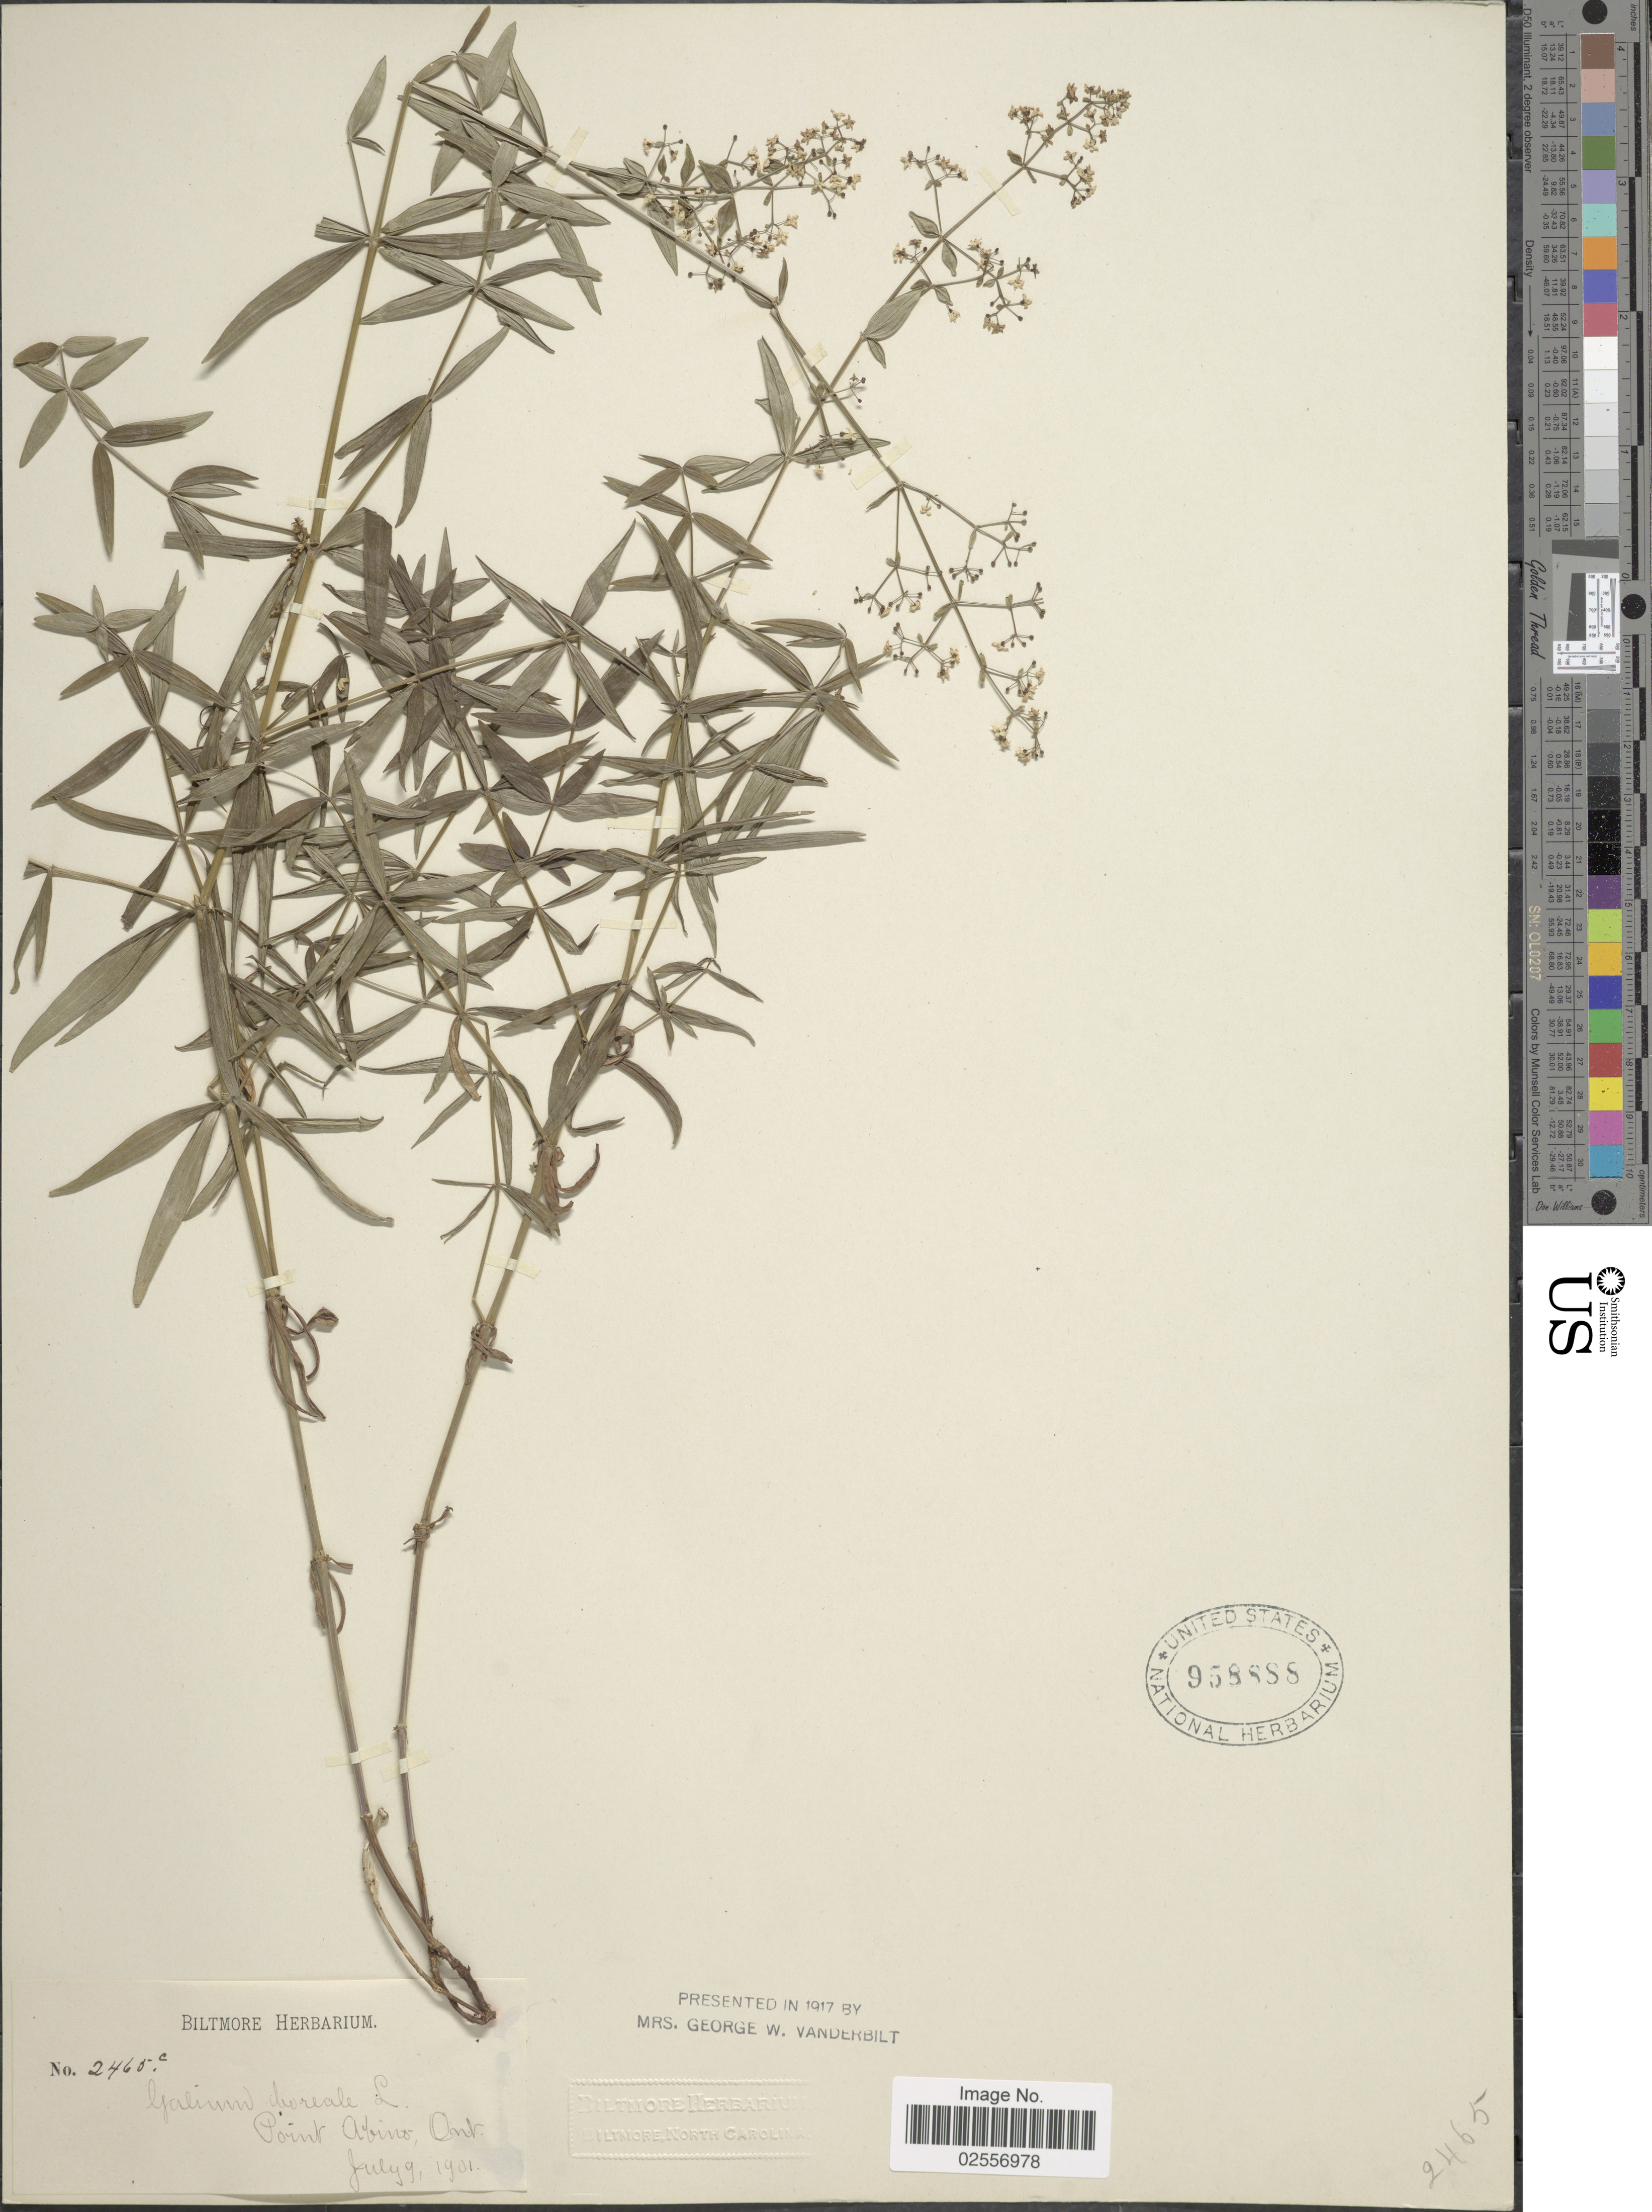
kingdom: Plantae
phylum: Tracheophyta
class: Magnoliopsida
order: Gentianales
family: Rubiaceae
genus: Galium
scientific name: Galium boreale L.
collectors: ex herb. Biltmore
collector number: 2465c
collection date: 1901-07-09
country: Canada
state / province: Ontario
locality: Point Abino, Ont.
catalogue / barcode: US 958888